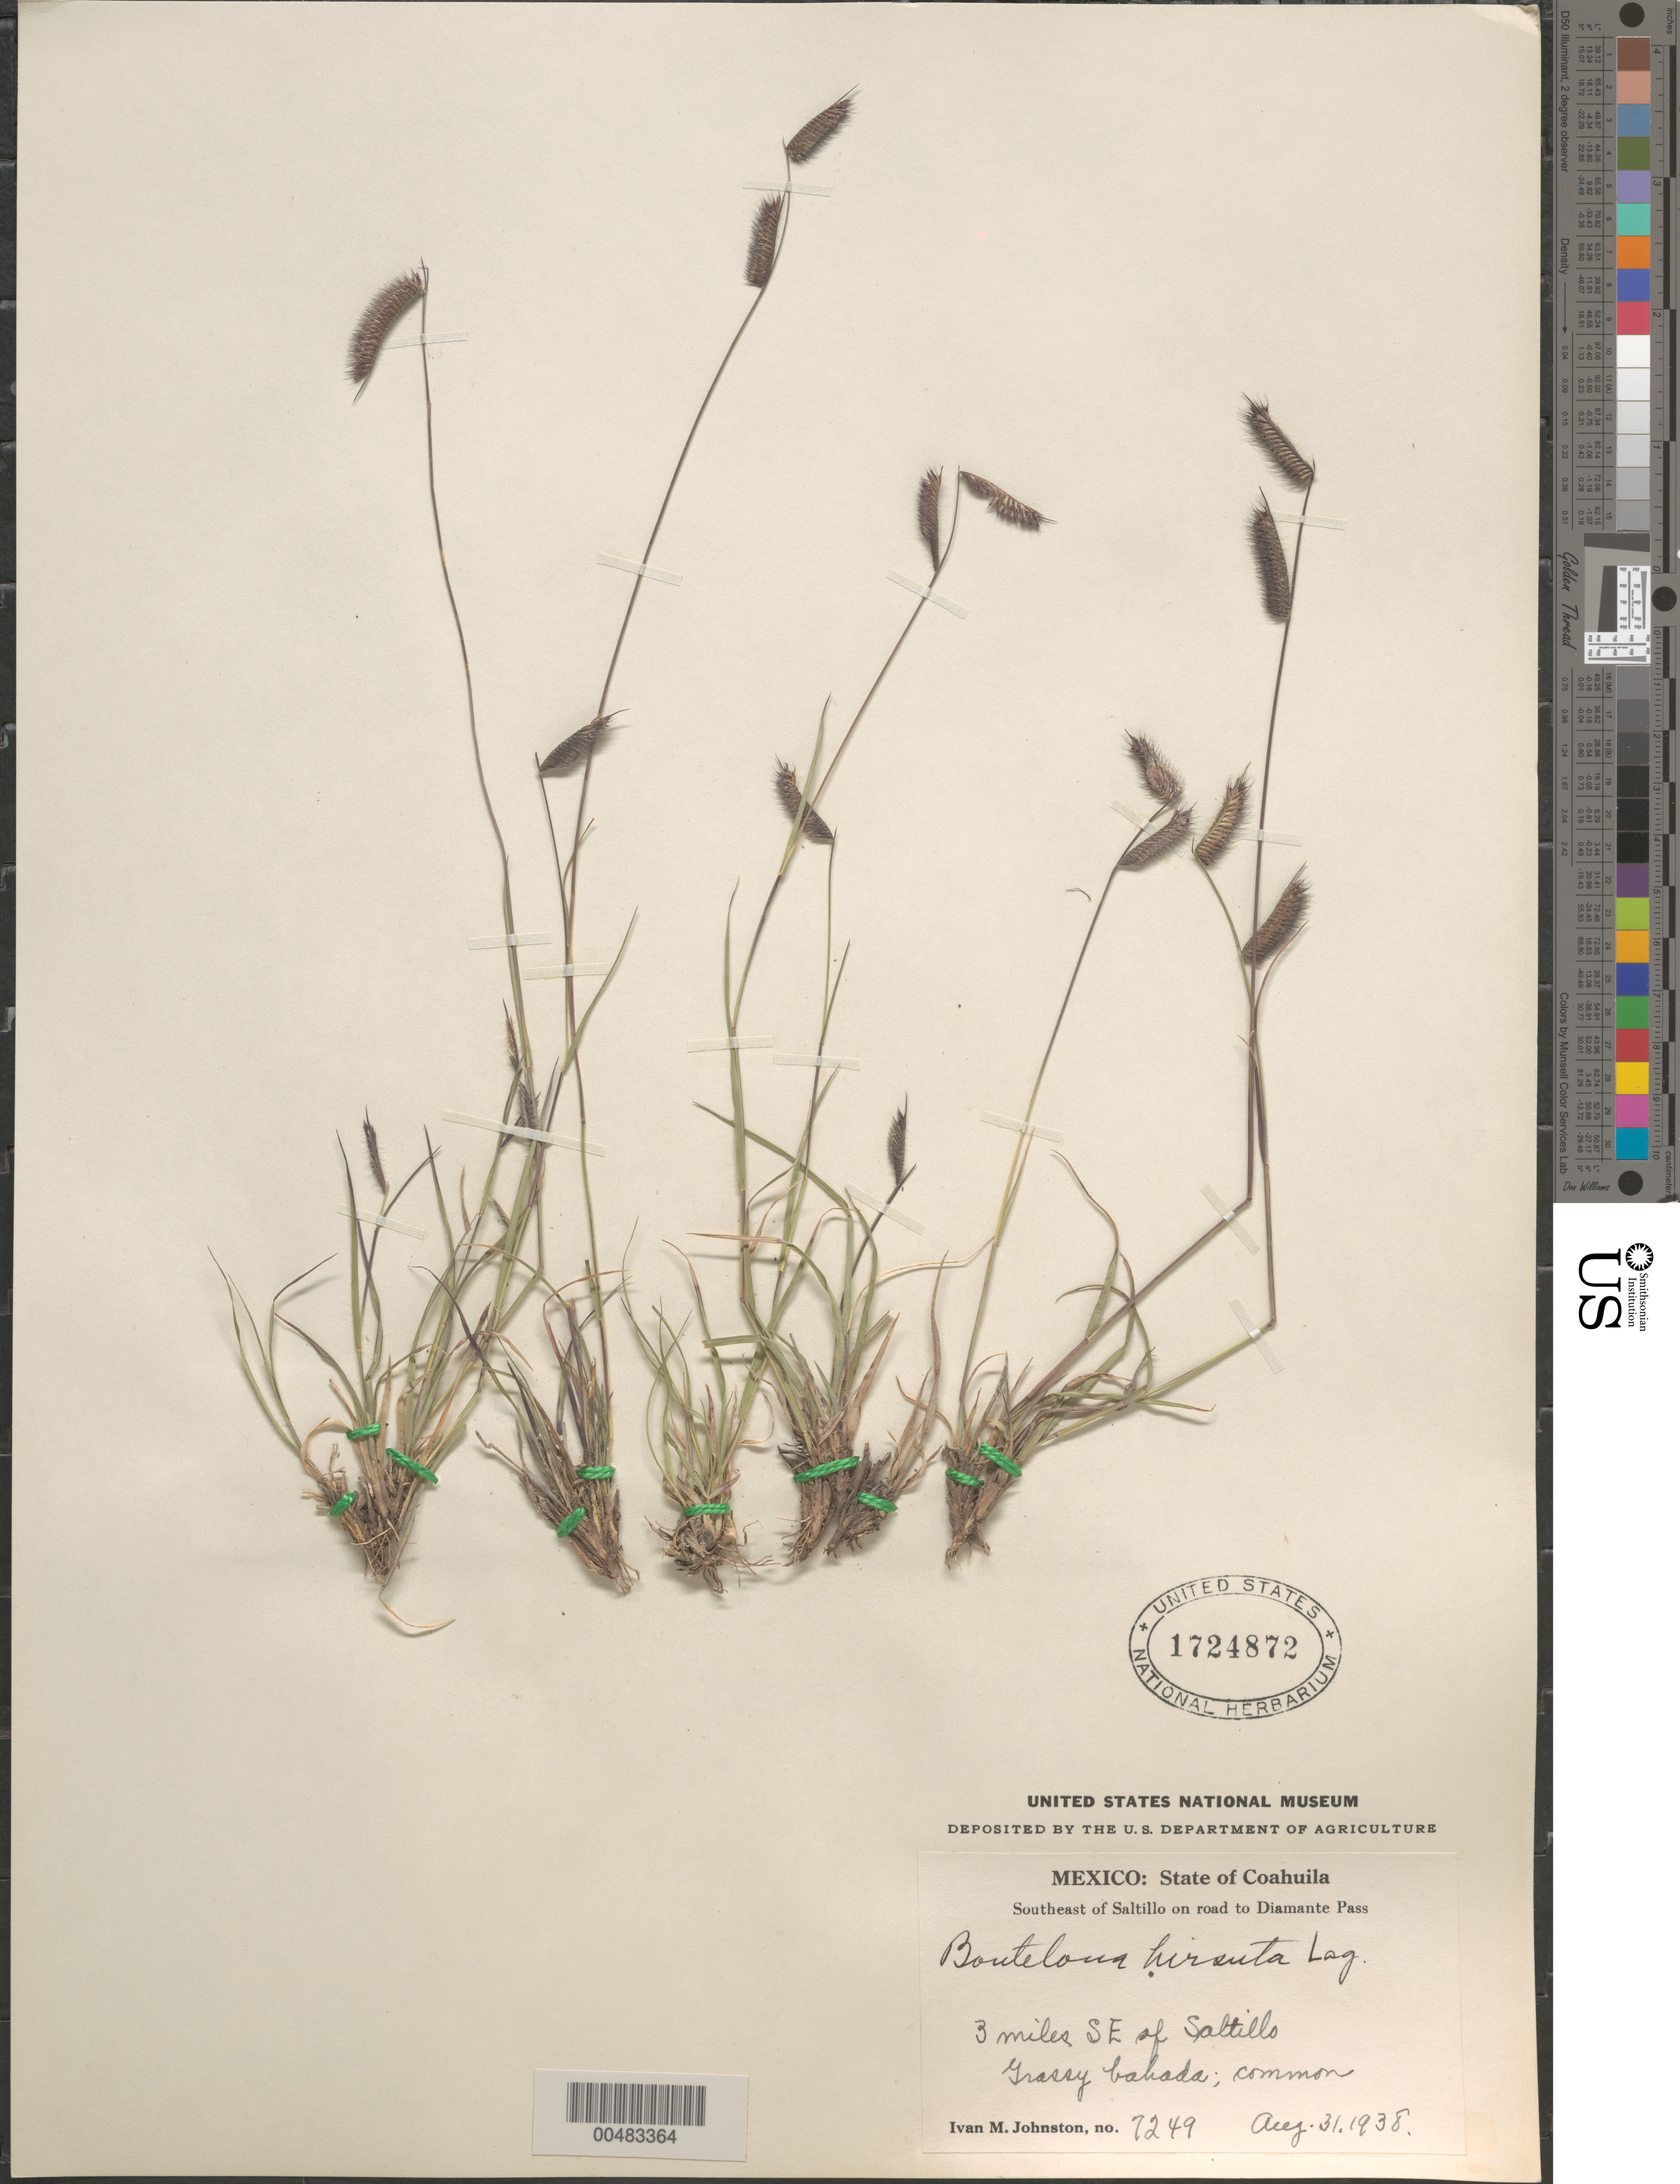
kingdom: Plantae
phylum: Tracheophyta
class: Liliopsida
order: Poales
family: Poaceae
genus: Bouteloua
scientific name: Bouteloua hirsuta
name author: Lag.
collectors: I.M. Johnston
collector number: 7249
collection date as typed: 31 Aug 1938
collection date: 1938-08-31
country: Mexico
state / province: Coahuila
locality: SE of Saltillo on road to Diamante Pass, 3 mi SE of Saltillo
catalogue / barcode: US 1724872